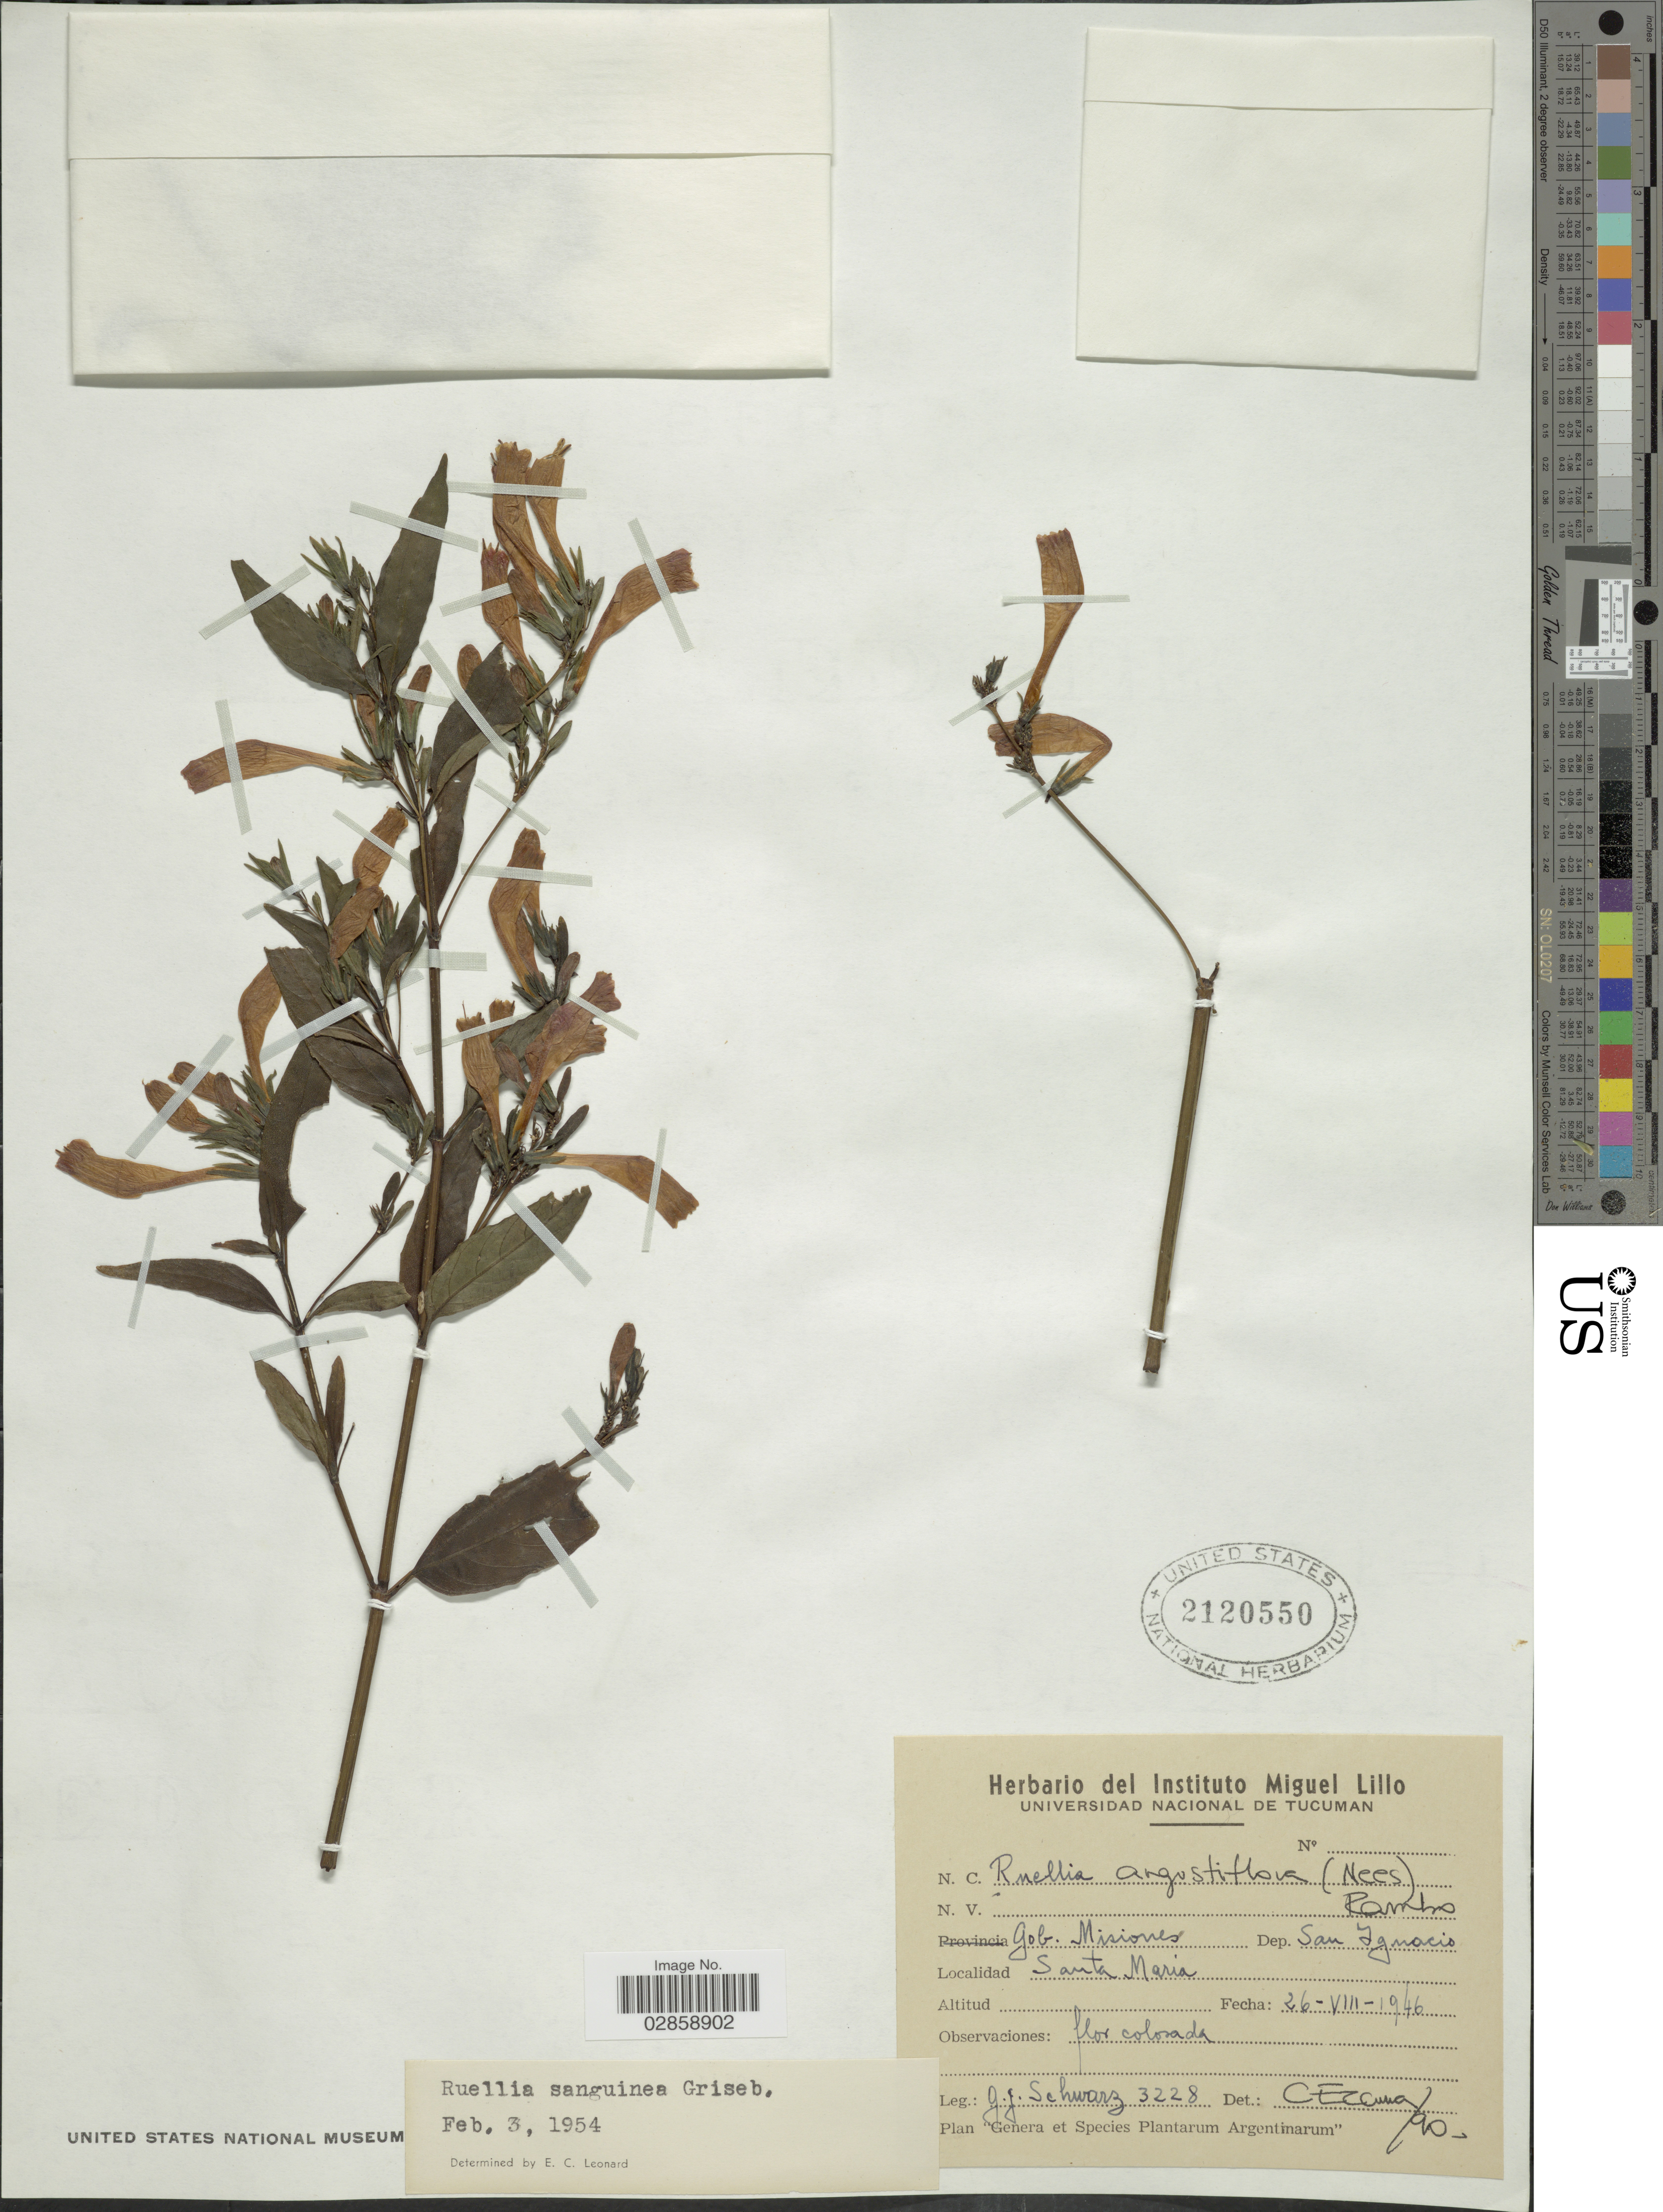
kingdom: Plantae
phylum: Tracheophyta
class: Magnoliopsida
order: Lamiales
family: Acanthaceae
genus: Ruellia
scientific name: Ruellia angustiflora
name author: (Nees) Lindau ex Rambo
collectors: G. J. Schwarz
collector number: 3228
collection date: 1946-08-26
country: Argentina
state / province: Misiones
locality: Gob. Misiones. Dep. San Ignacio. Santa Maria.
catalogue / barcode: US 2120550